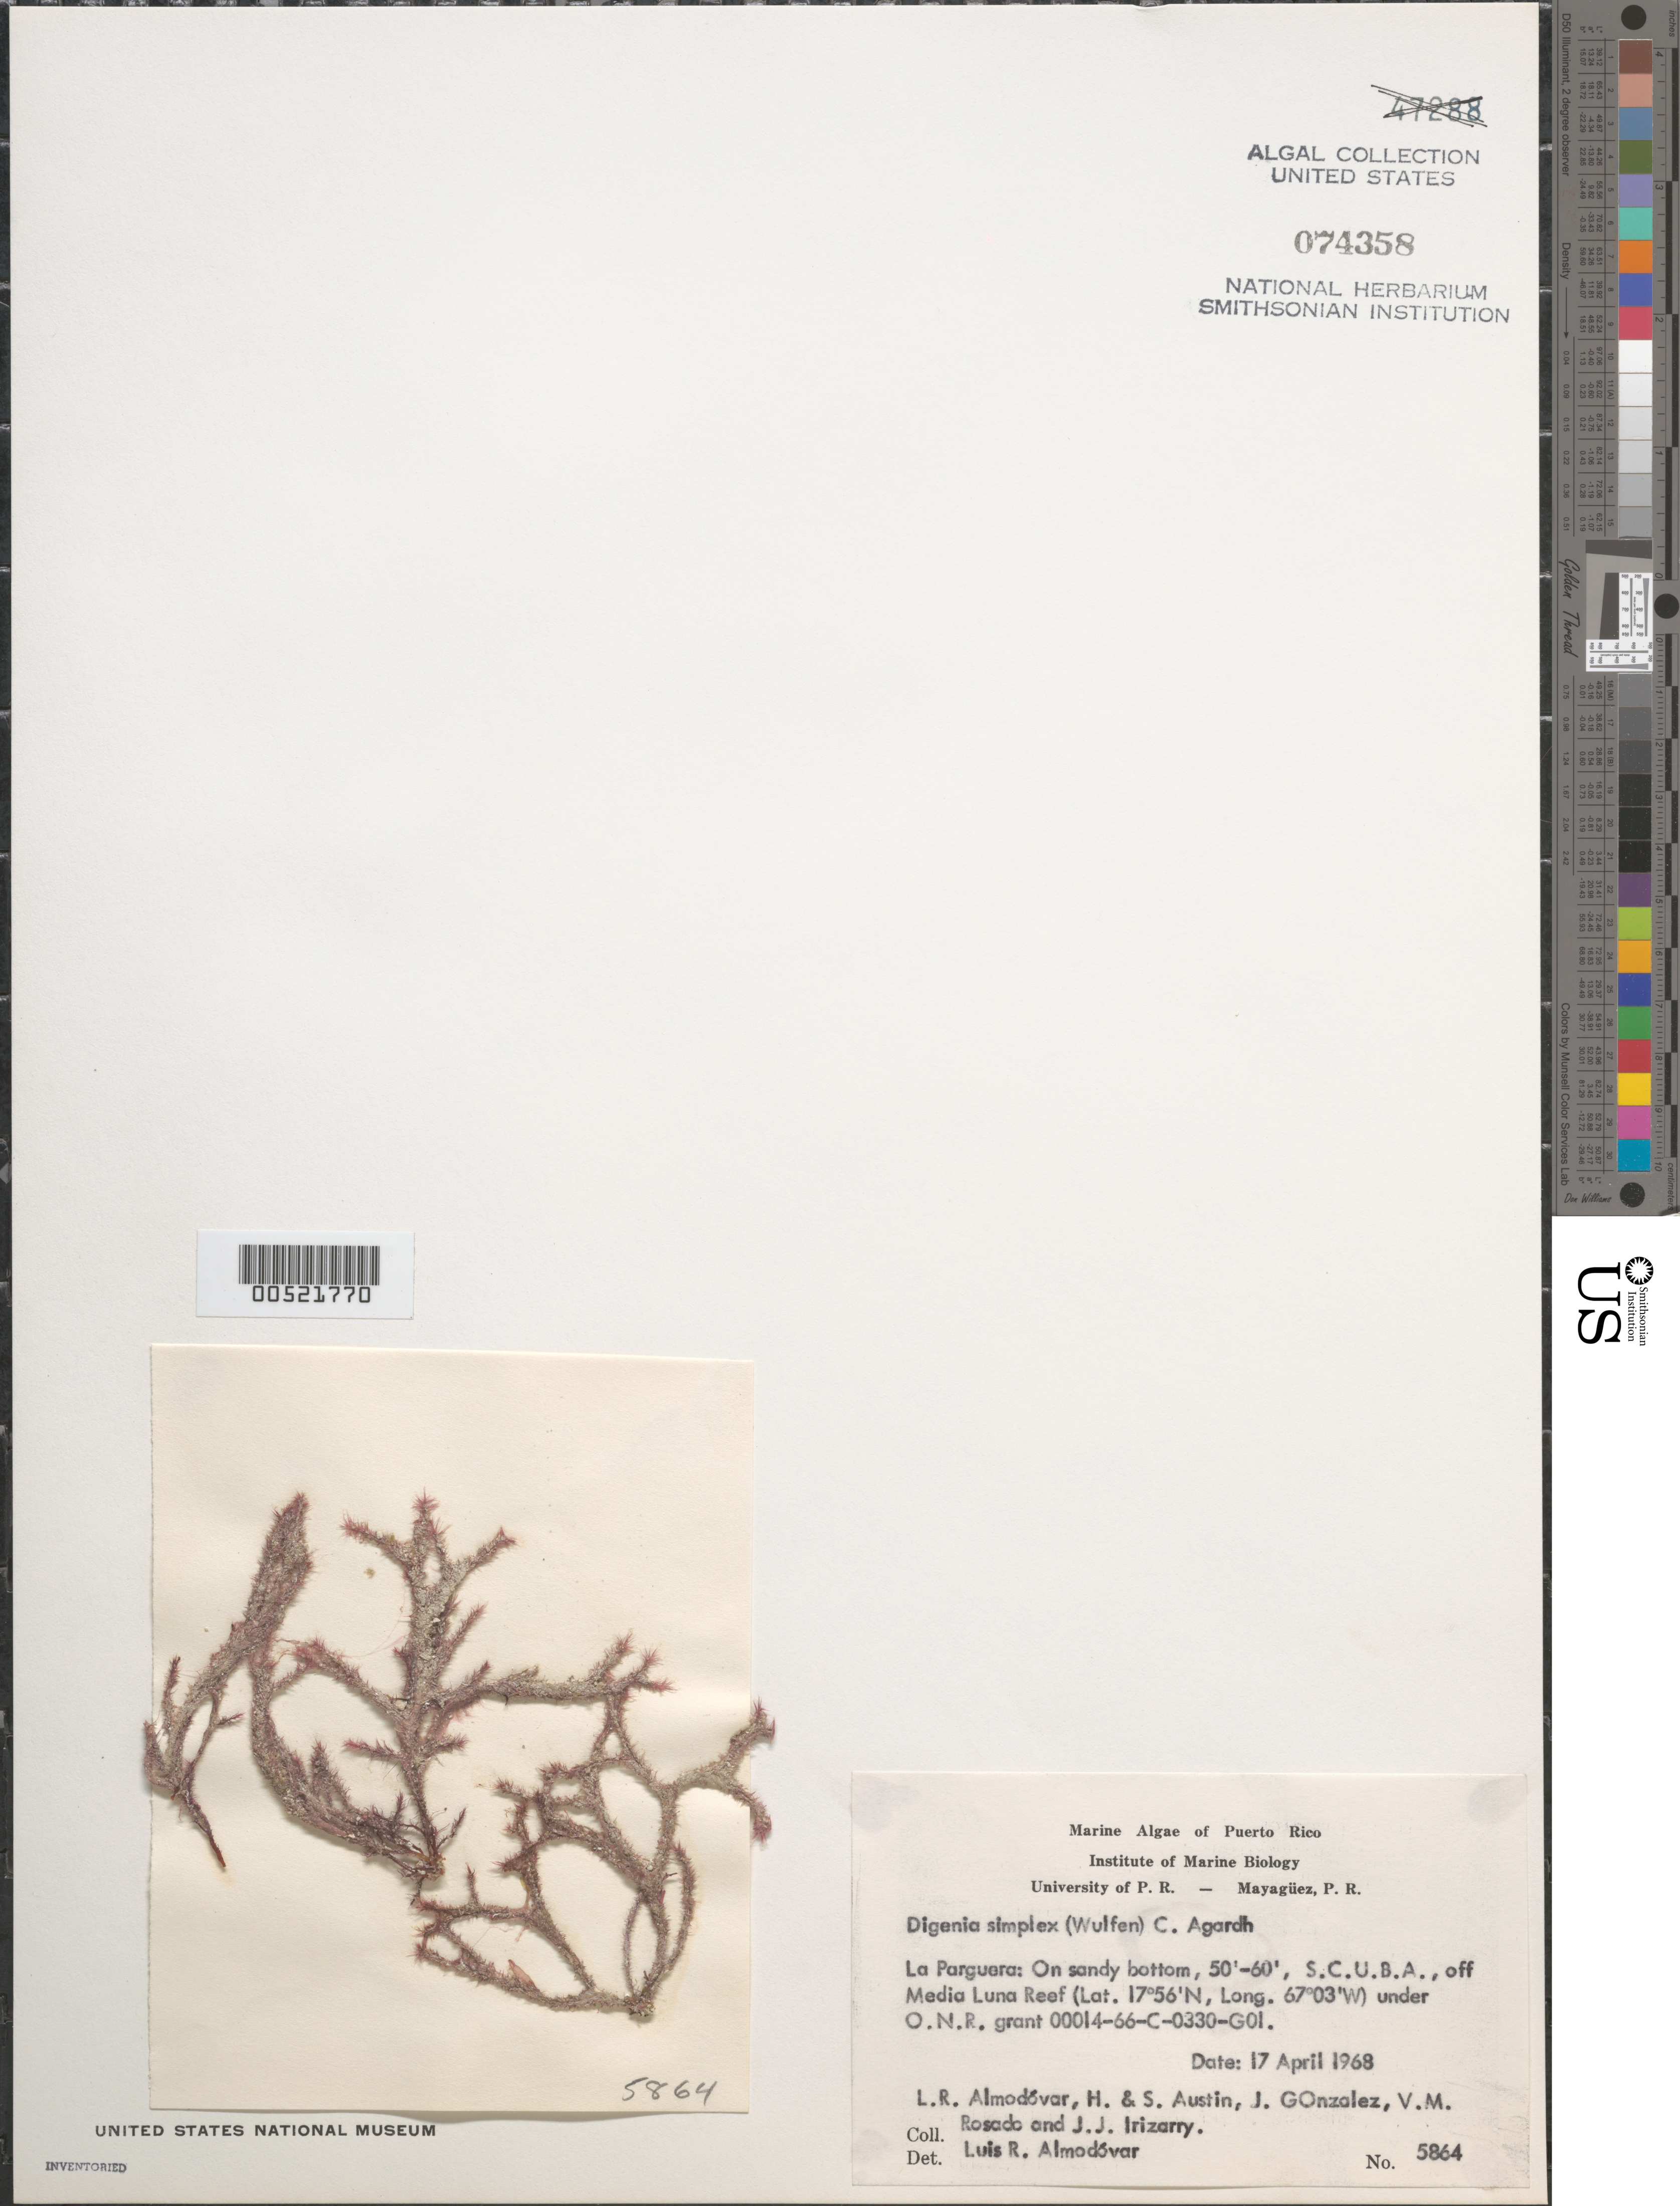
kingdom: Plantae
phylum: Rhodophyta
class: Florideophyceae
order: Ceramiales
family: Rhodomelaceae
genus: Digenea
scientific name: Digenea simplex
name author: (Wulfen) C. Agardh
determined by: Almodovar, L. R.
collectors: L. Almodovar, H. Austin, S. Austin, J. Gonzalez, V. Rosado & J. Irizarry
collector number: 5864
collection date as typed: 17 Apr 1968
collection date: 1968-04-17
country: Puerto Rico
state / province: Lajas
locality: La Parguera, off Media Luna Reef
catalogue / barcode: US 74358